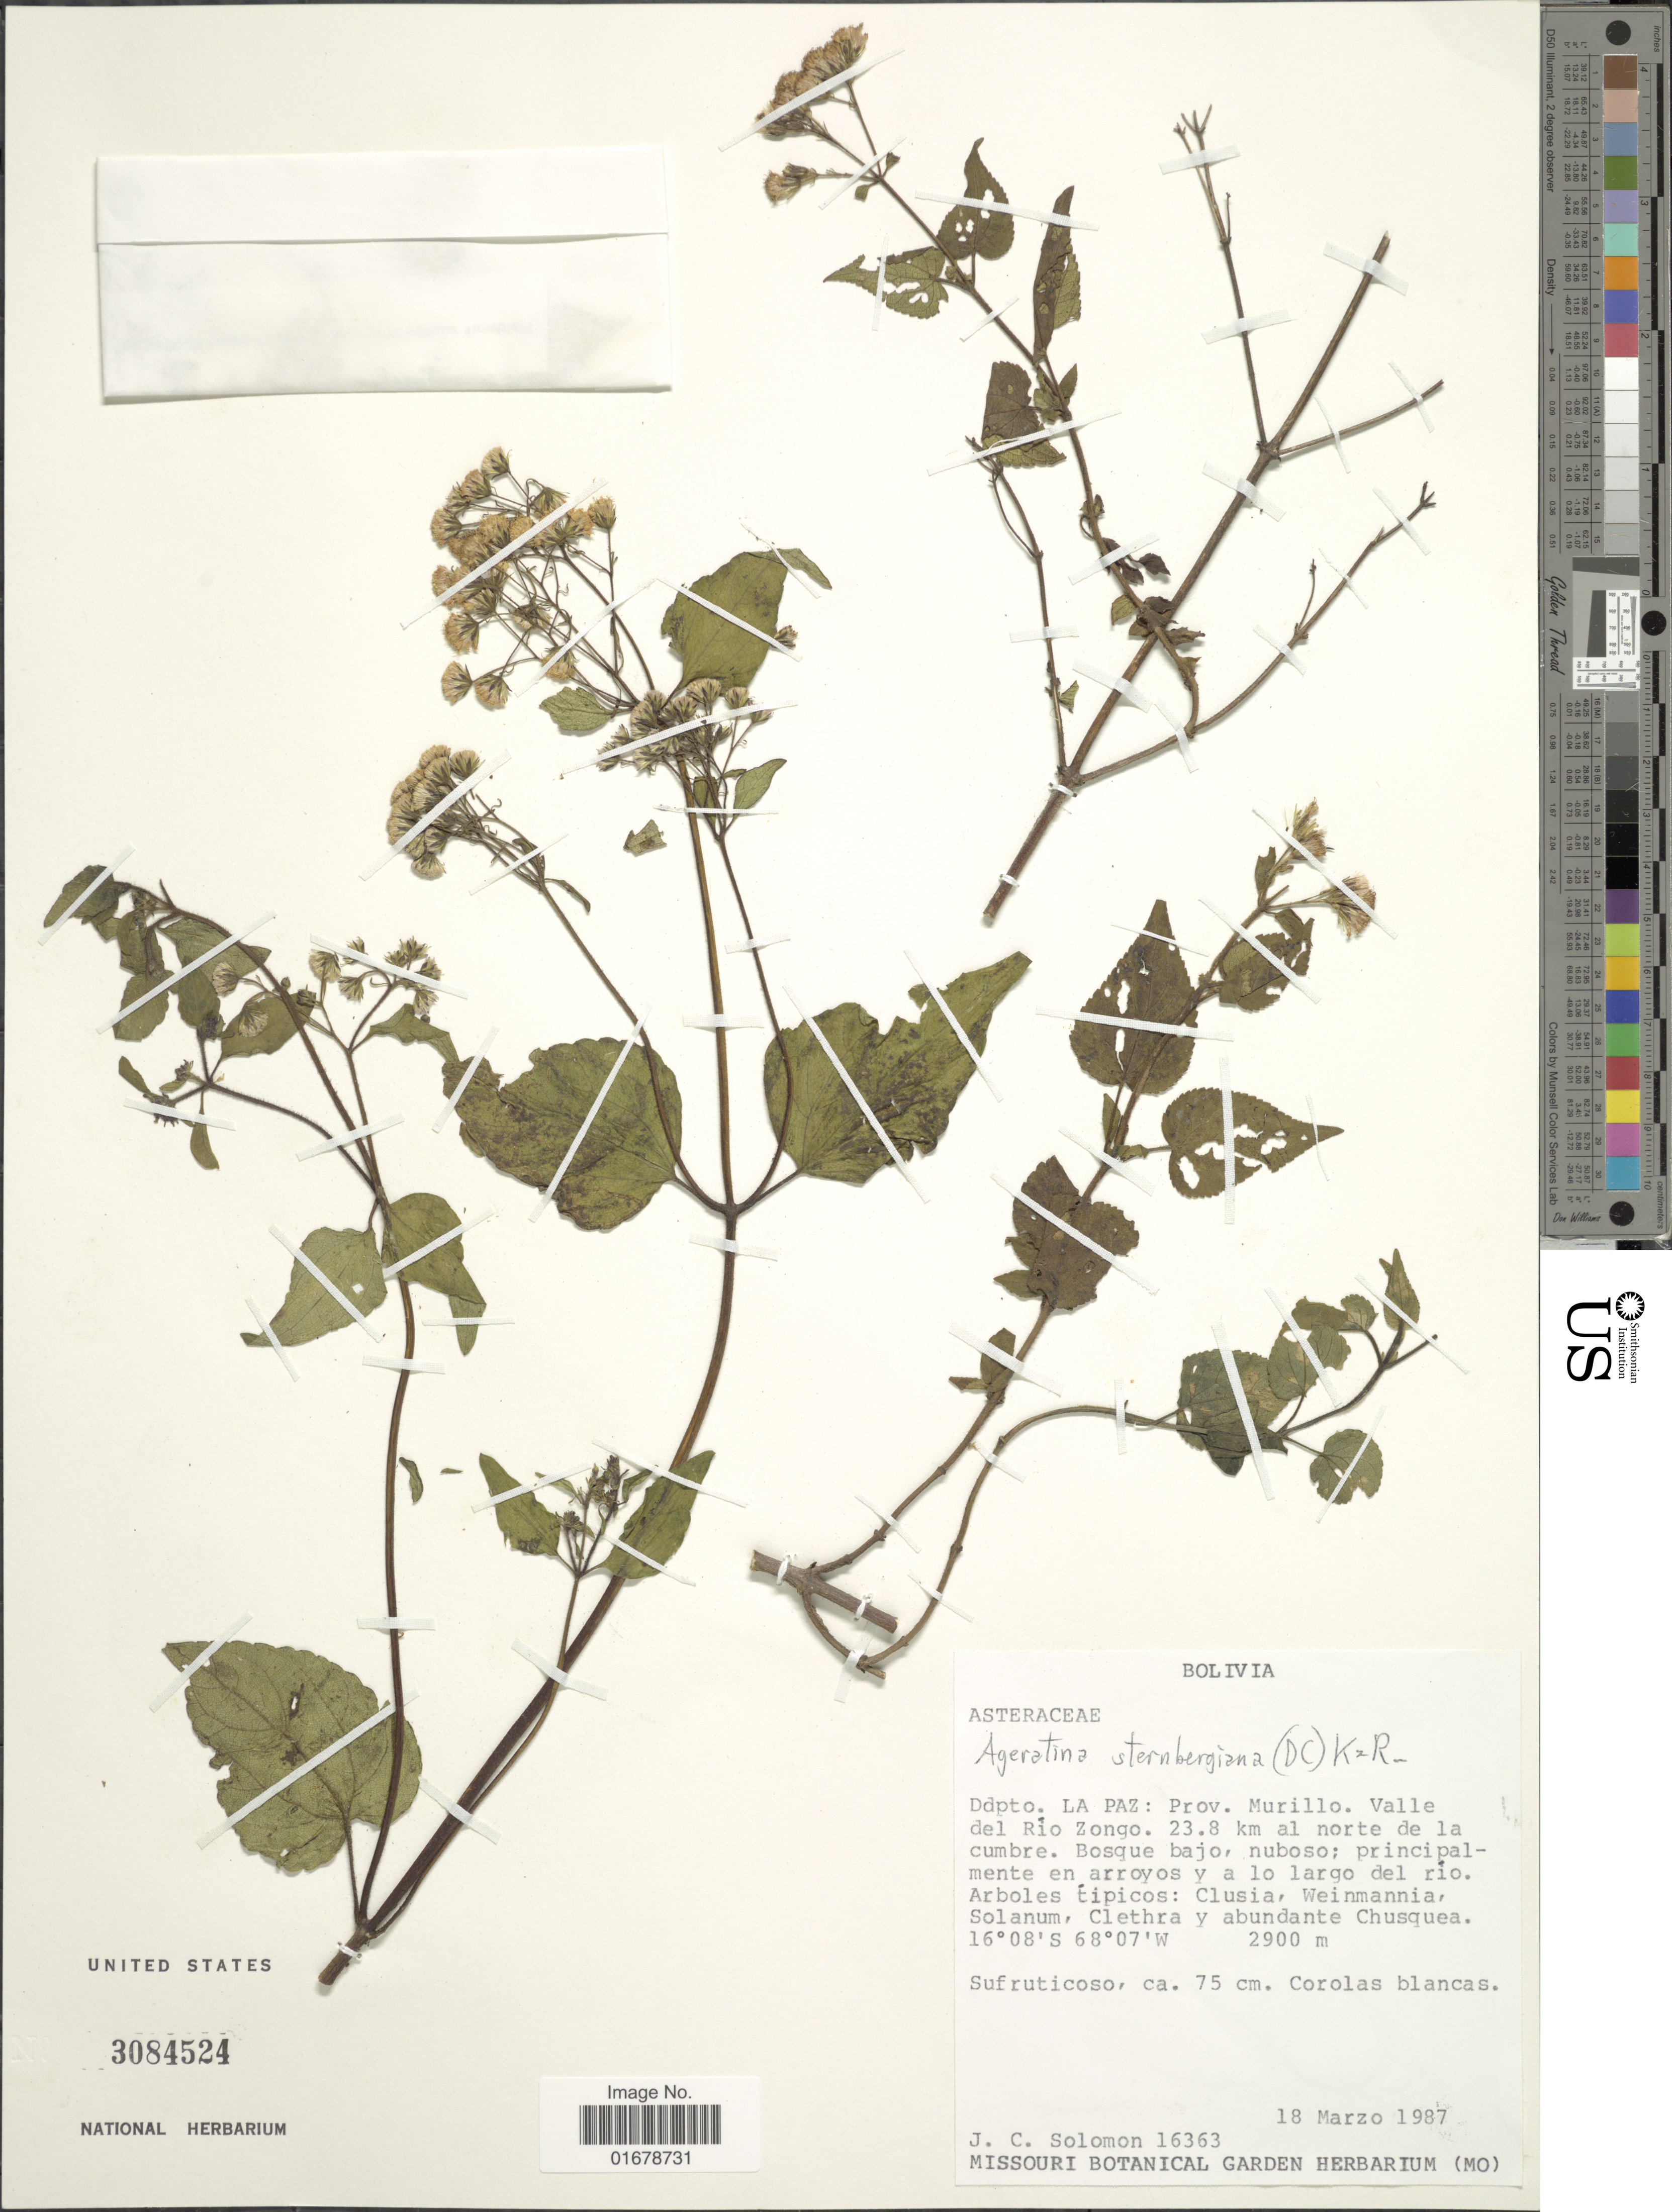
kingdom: Plantae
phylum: Tracheophyta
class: Magnoliopsida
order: Asterales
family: Asteraceae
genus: Ageratina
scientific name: Ageratina sternbergiana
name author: (DC.) R.M. King & H. Rob.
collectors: J. C. Solomon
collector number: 16363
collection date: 1987-03-18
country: Bolivia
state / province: La Paz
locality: Dpto. La Paz: Prov. Murillo, Valle del Rio Zongo, 23.8 km al norte de la cumbre, Bosque bajo, nuboso; principalmente en arroyos y a lo largo del rio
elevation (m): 2900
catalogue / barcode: US 3084524